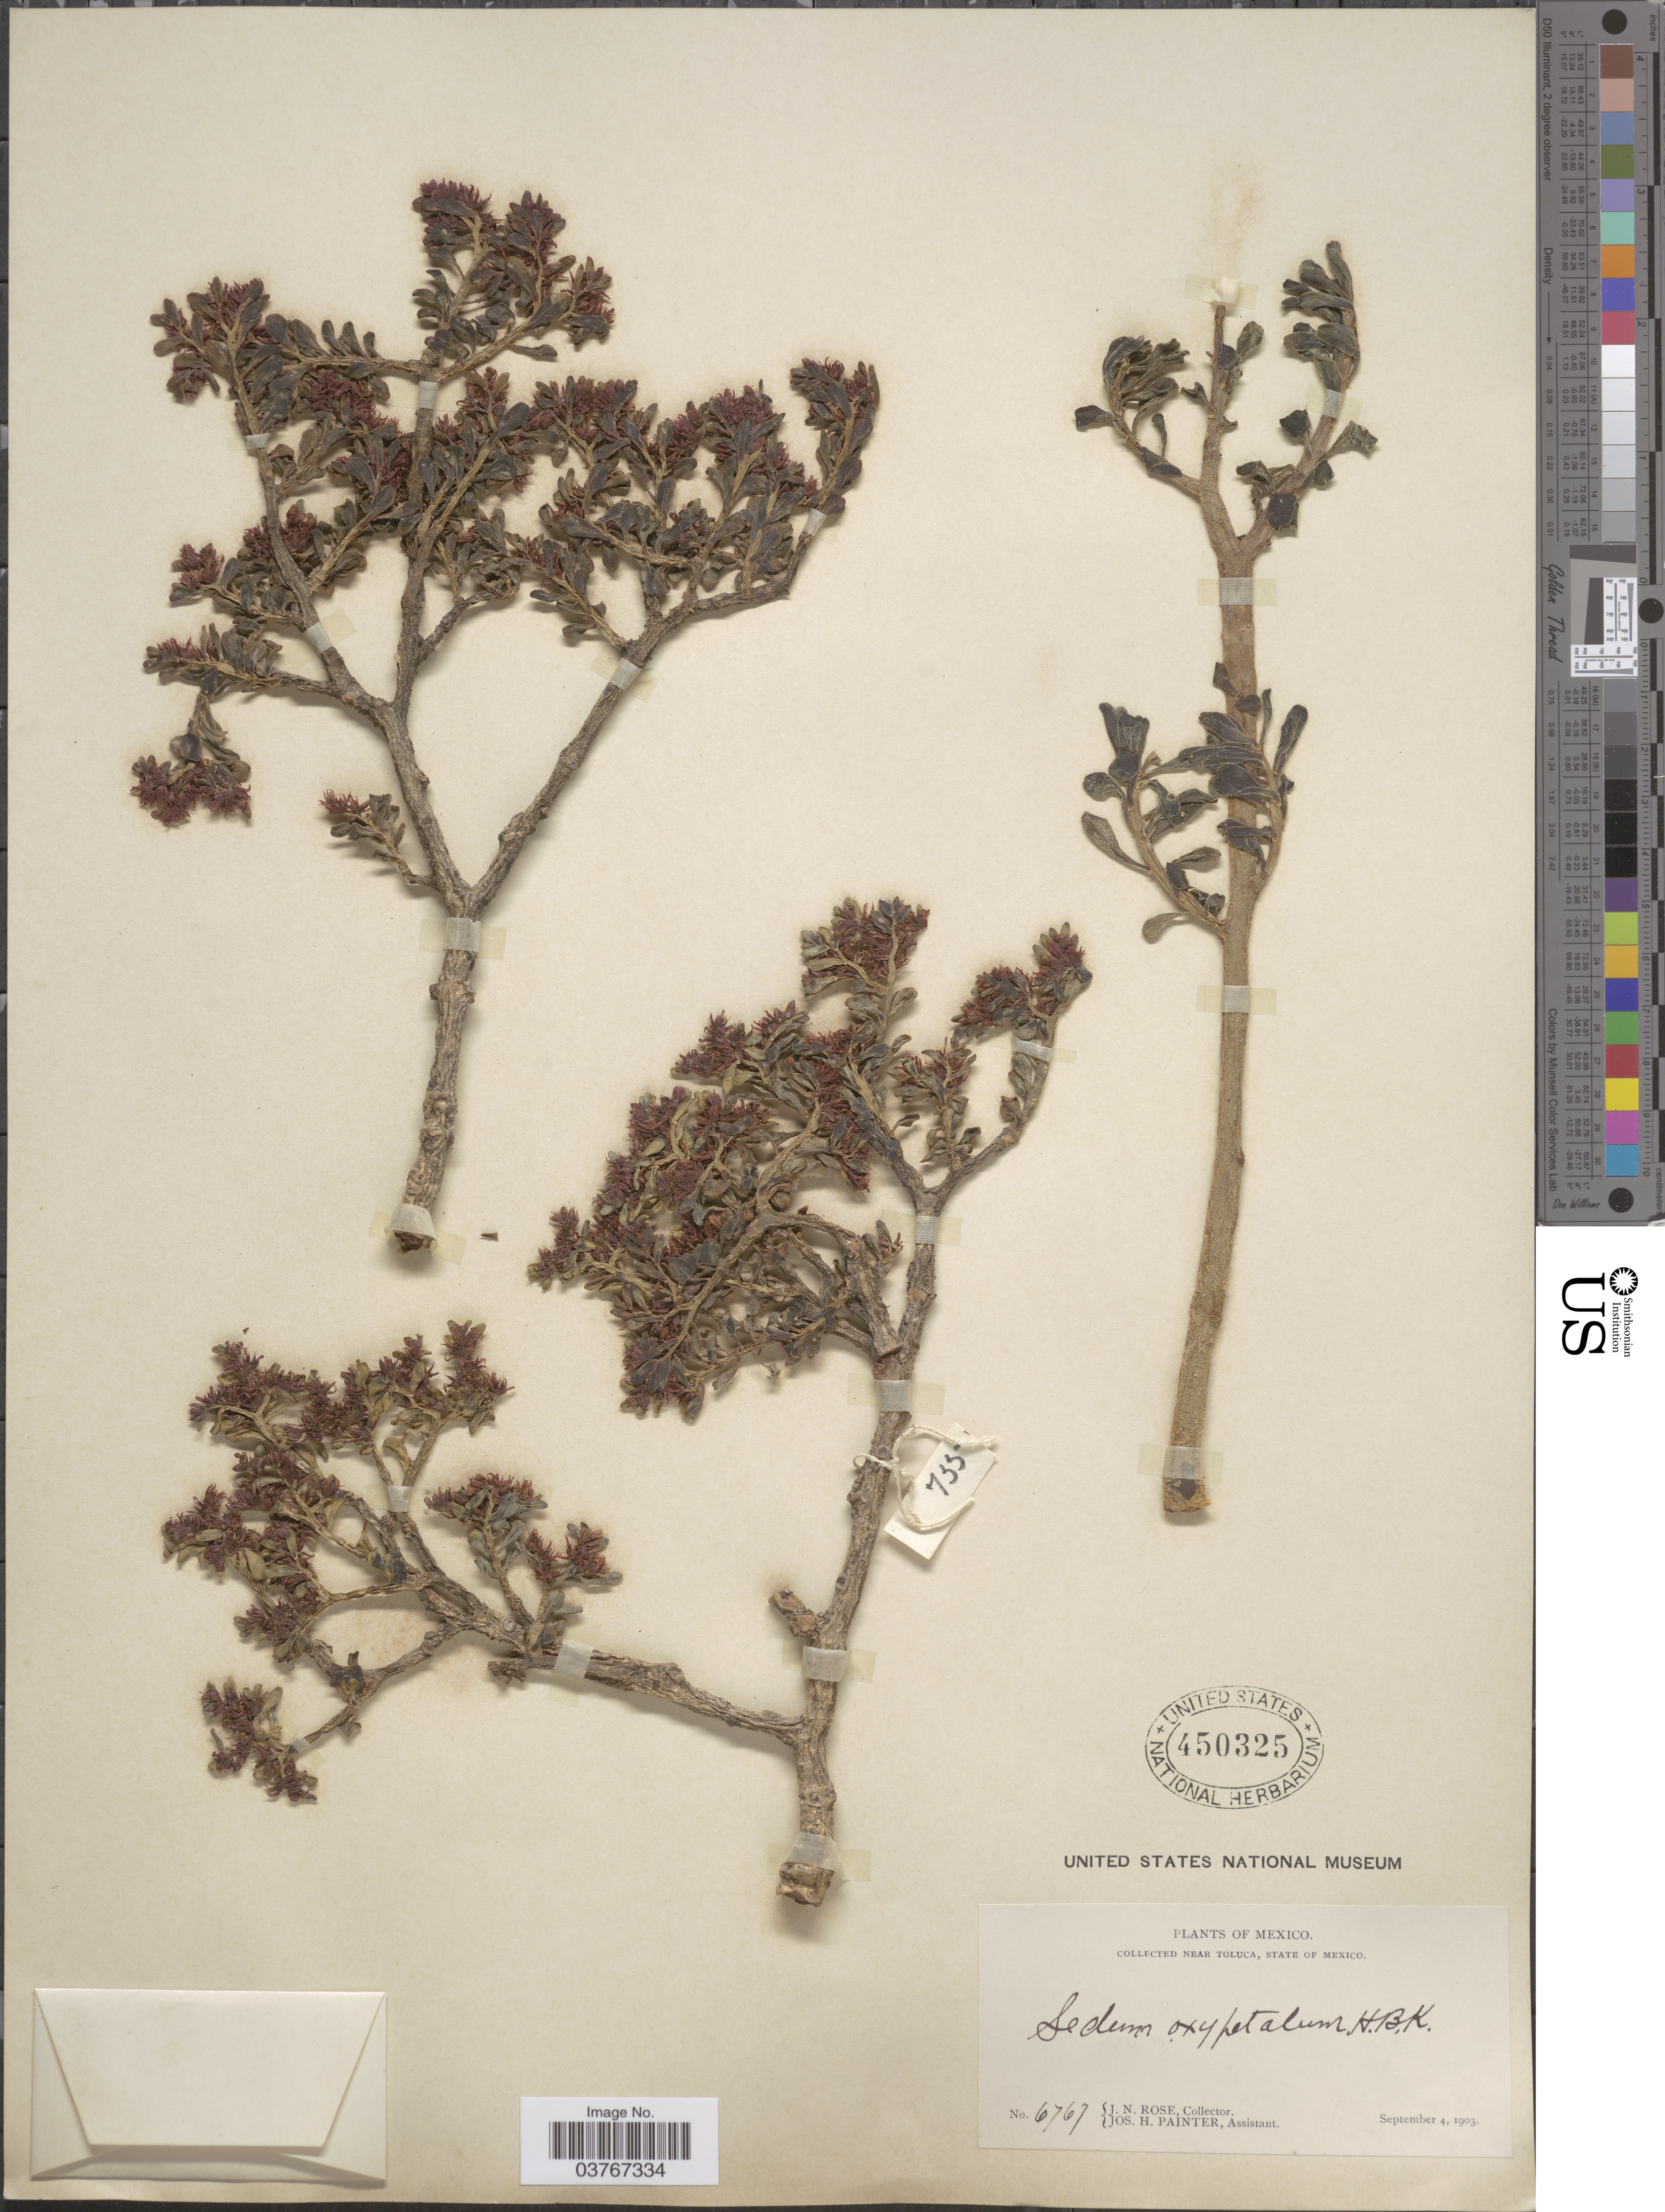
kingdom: Plantae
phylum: Tracheophyta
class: Magnoliopsida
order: Saxifragales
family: Crassulaceae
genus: Sedum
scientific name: Sedum oxypetalum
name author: Kunth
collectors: J. N. Rose & J. H. Painter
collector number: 6767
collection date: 1903-09-04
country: Mexico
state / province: México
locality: Near Toluca, State of Mexico.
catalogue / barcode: US 450325